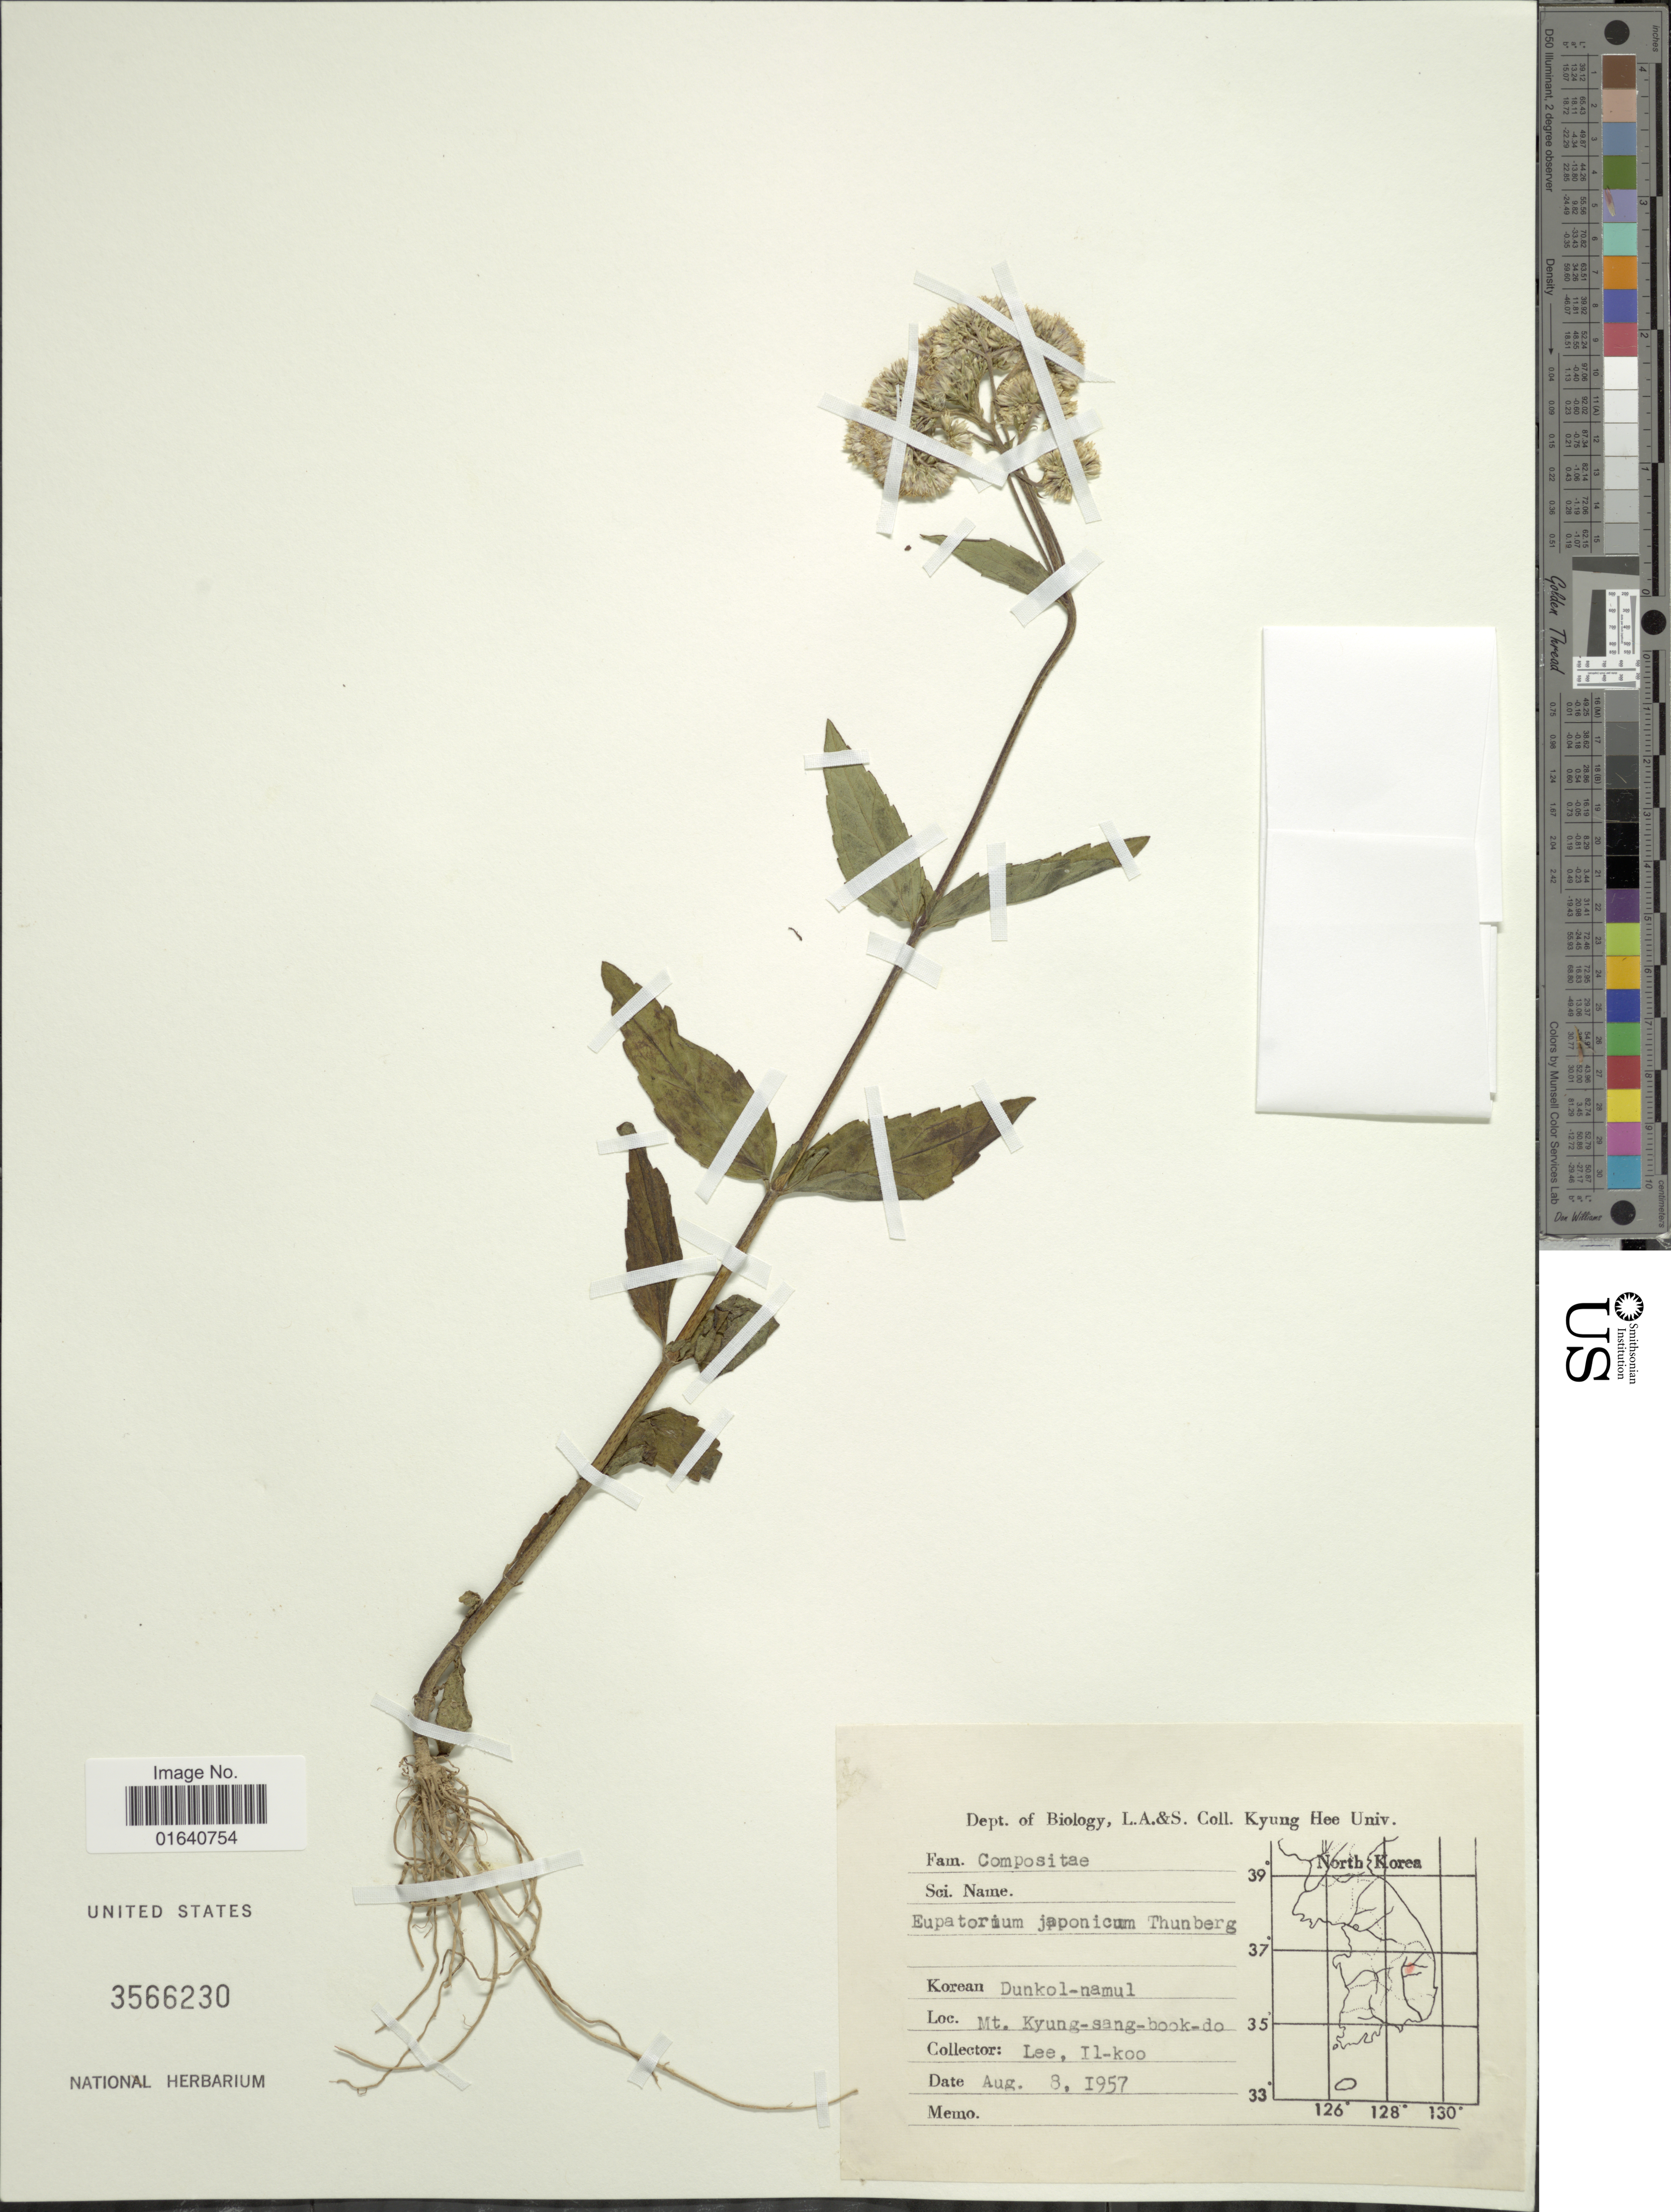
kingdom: Plantae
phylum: Tracheophyta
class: Magnoliopsida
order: Asterales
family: Asteraceae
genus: Eupatorium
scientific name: Eupatorium japonicum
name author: Thunb.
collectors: Il-Ko Lee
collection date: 1957-08-08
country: North Korea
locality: Korean Dunkol-namul, Mt. Kyung-sang-book-do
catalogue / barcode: US 3566230